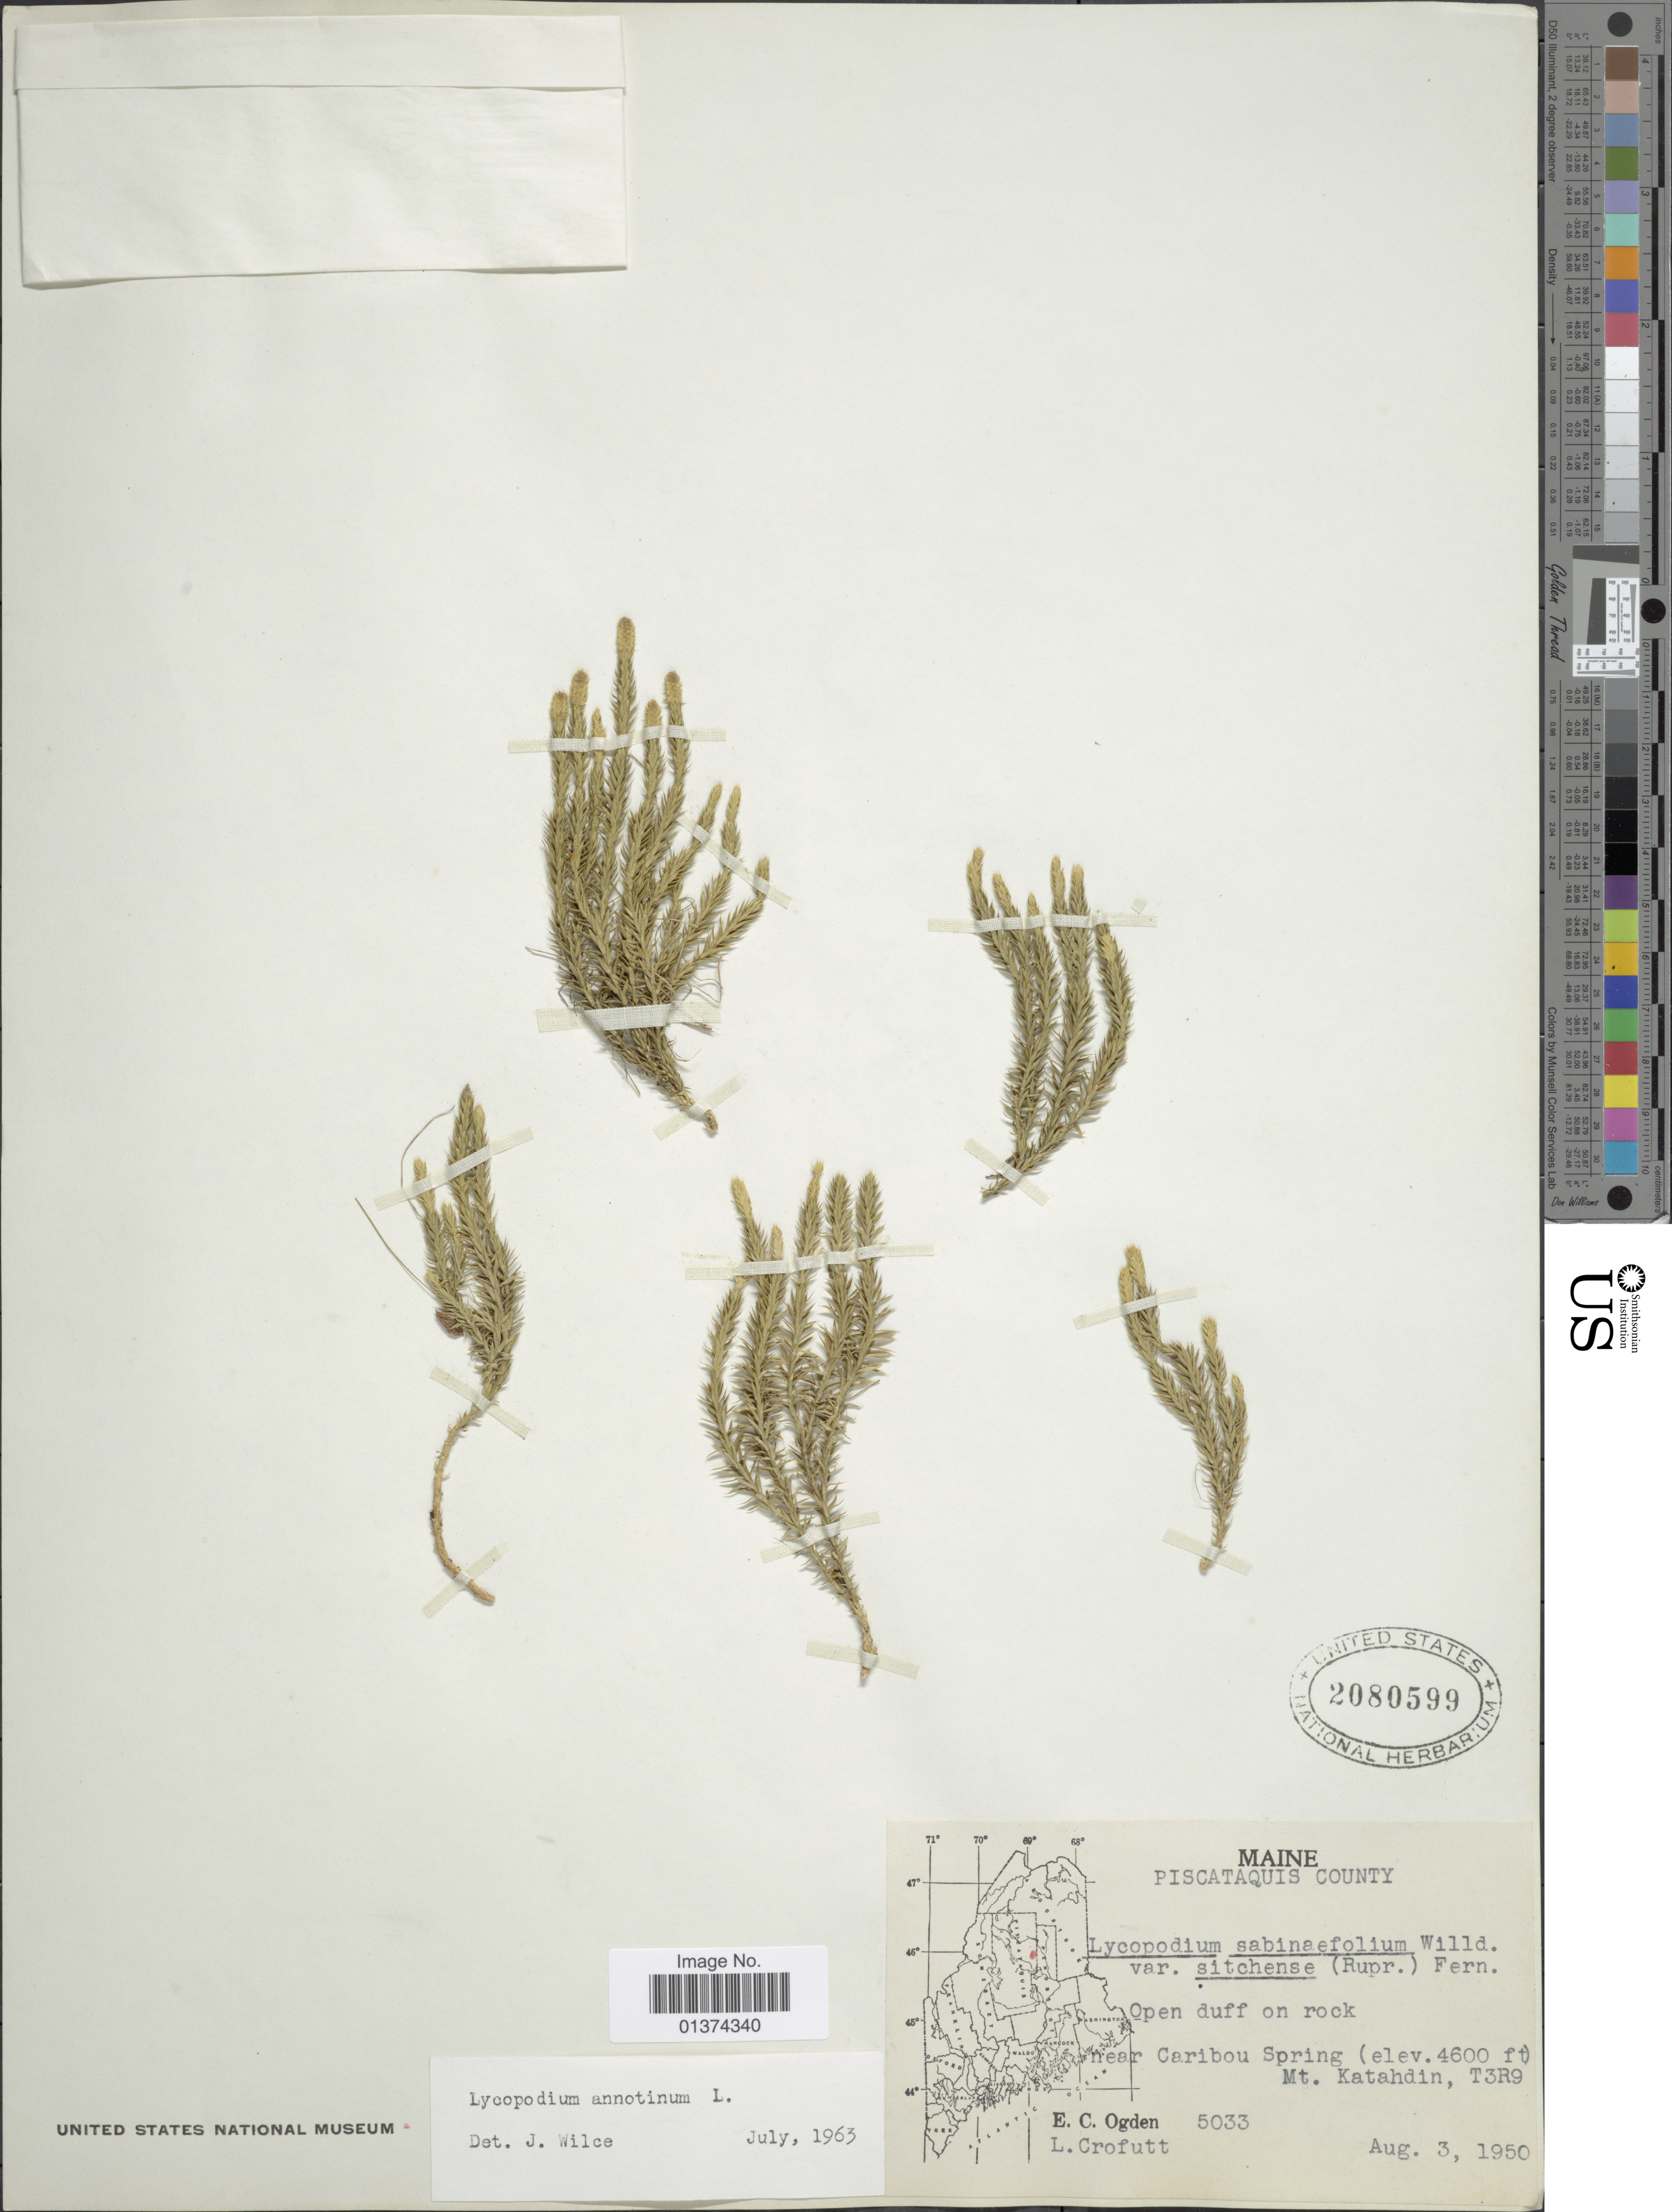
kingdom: Plantae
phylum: Tracheophyta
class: Lycopodiopsida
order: Lycopodiales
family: Lycopodiaceae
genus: Spinulum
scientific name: Spinulum annotinum subsp. annotinum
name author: (L.) A. Haines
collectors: E. Ogden & L. Crofutt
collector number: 5033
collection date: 1950-08-03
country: United States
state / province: Maine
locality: Piscataquis County, near Caribou Spring, Mt Katahdin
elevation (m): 1402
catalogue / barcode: US 2080599